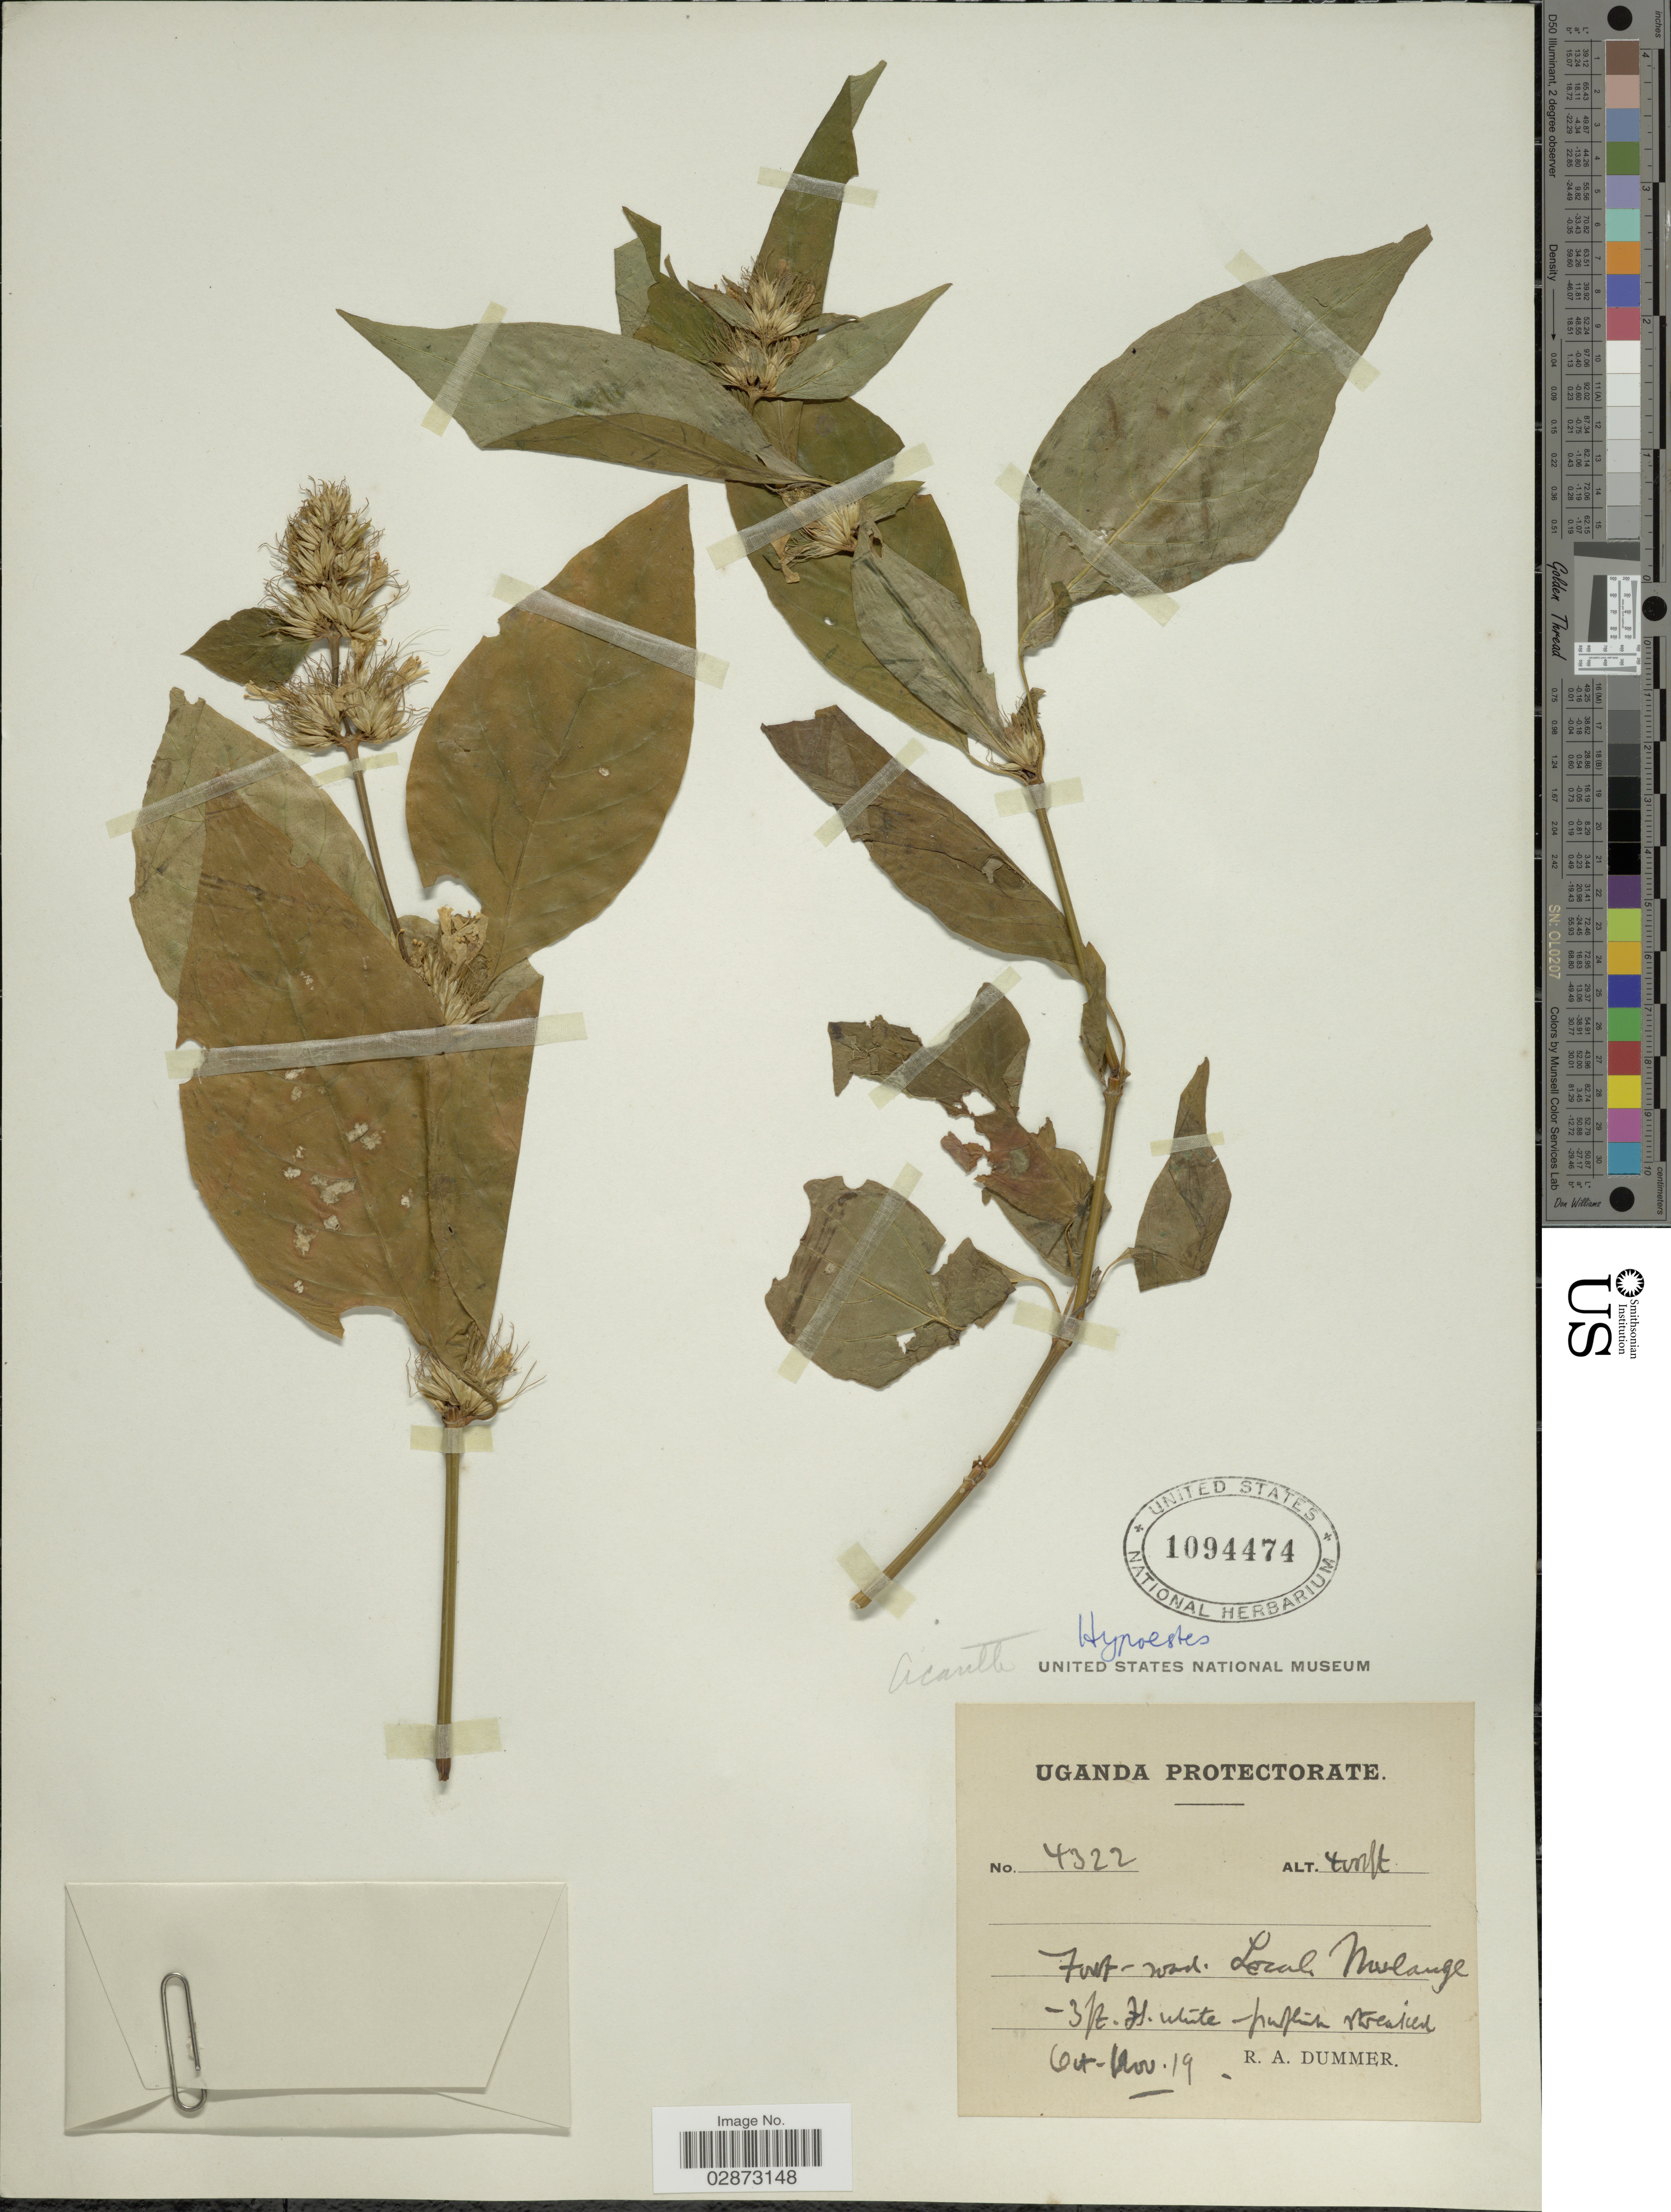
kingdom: Plantae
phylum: Tracheophyta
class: Magnoliopsida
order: Lamiales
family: Acanthaceae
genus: Hypoestes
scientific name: Hypoestes sp.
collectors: R. Dümmer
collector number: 4322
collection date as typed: Transcribed d/m/y: /10/19 to /11/19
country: Uganda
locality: Uganda Protectorate. Mulange.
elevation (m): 1219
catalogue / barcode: US 1094474